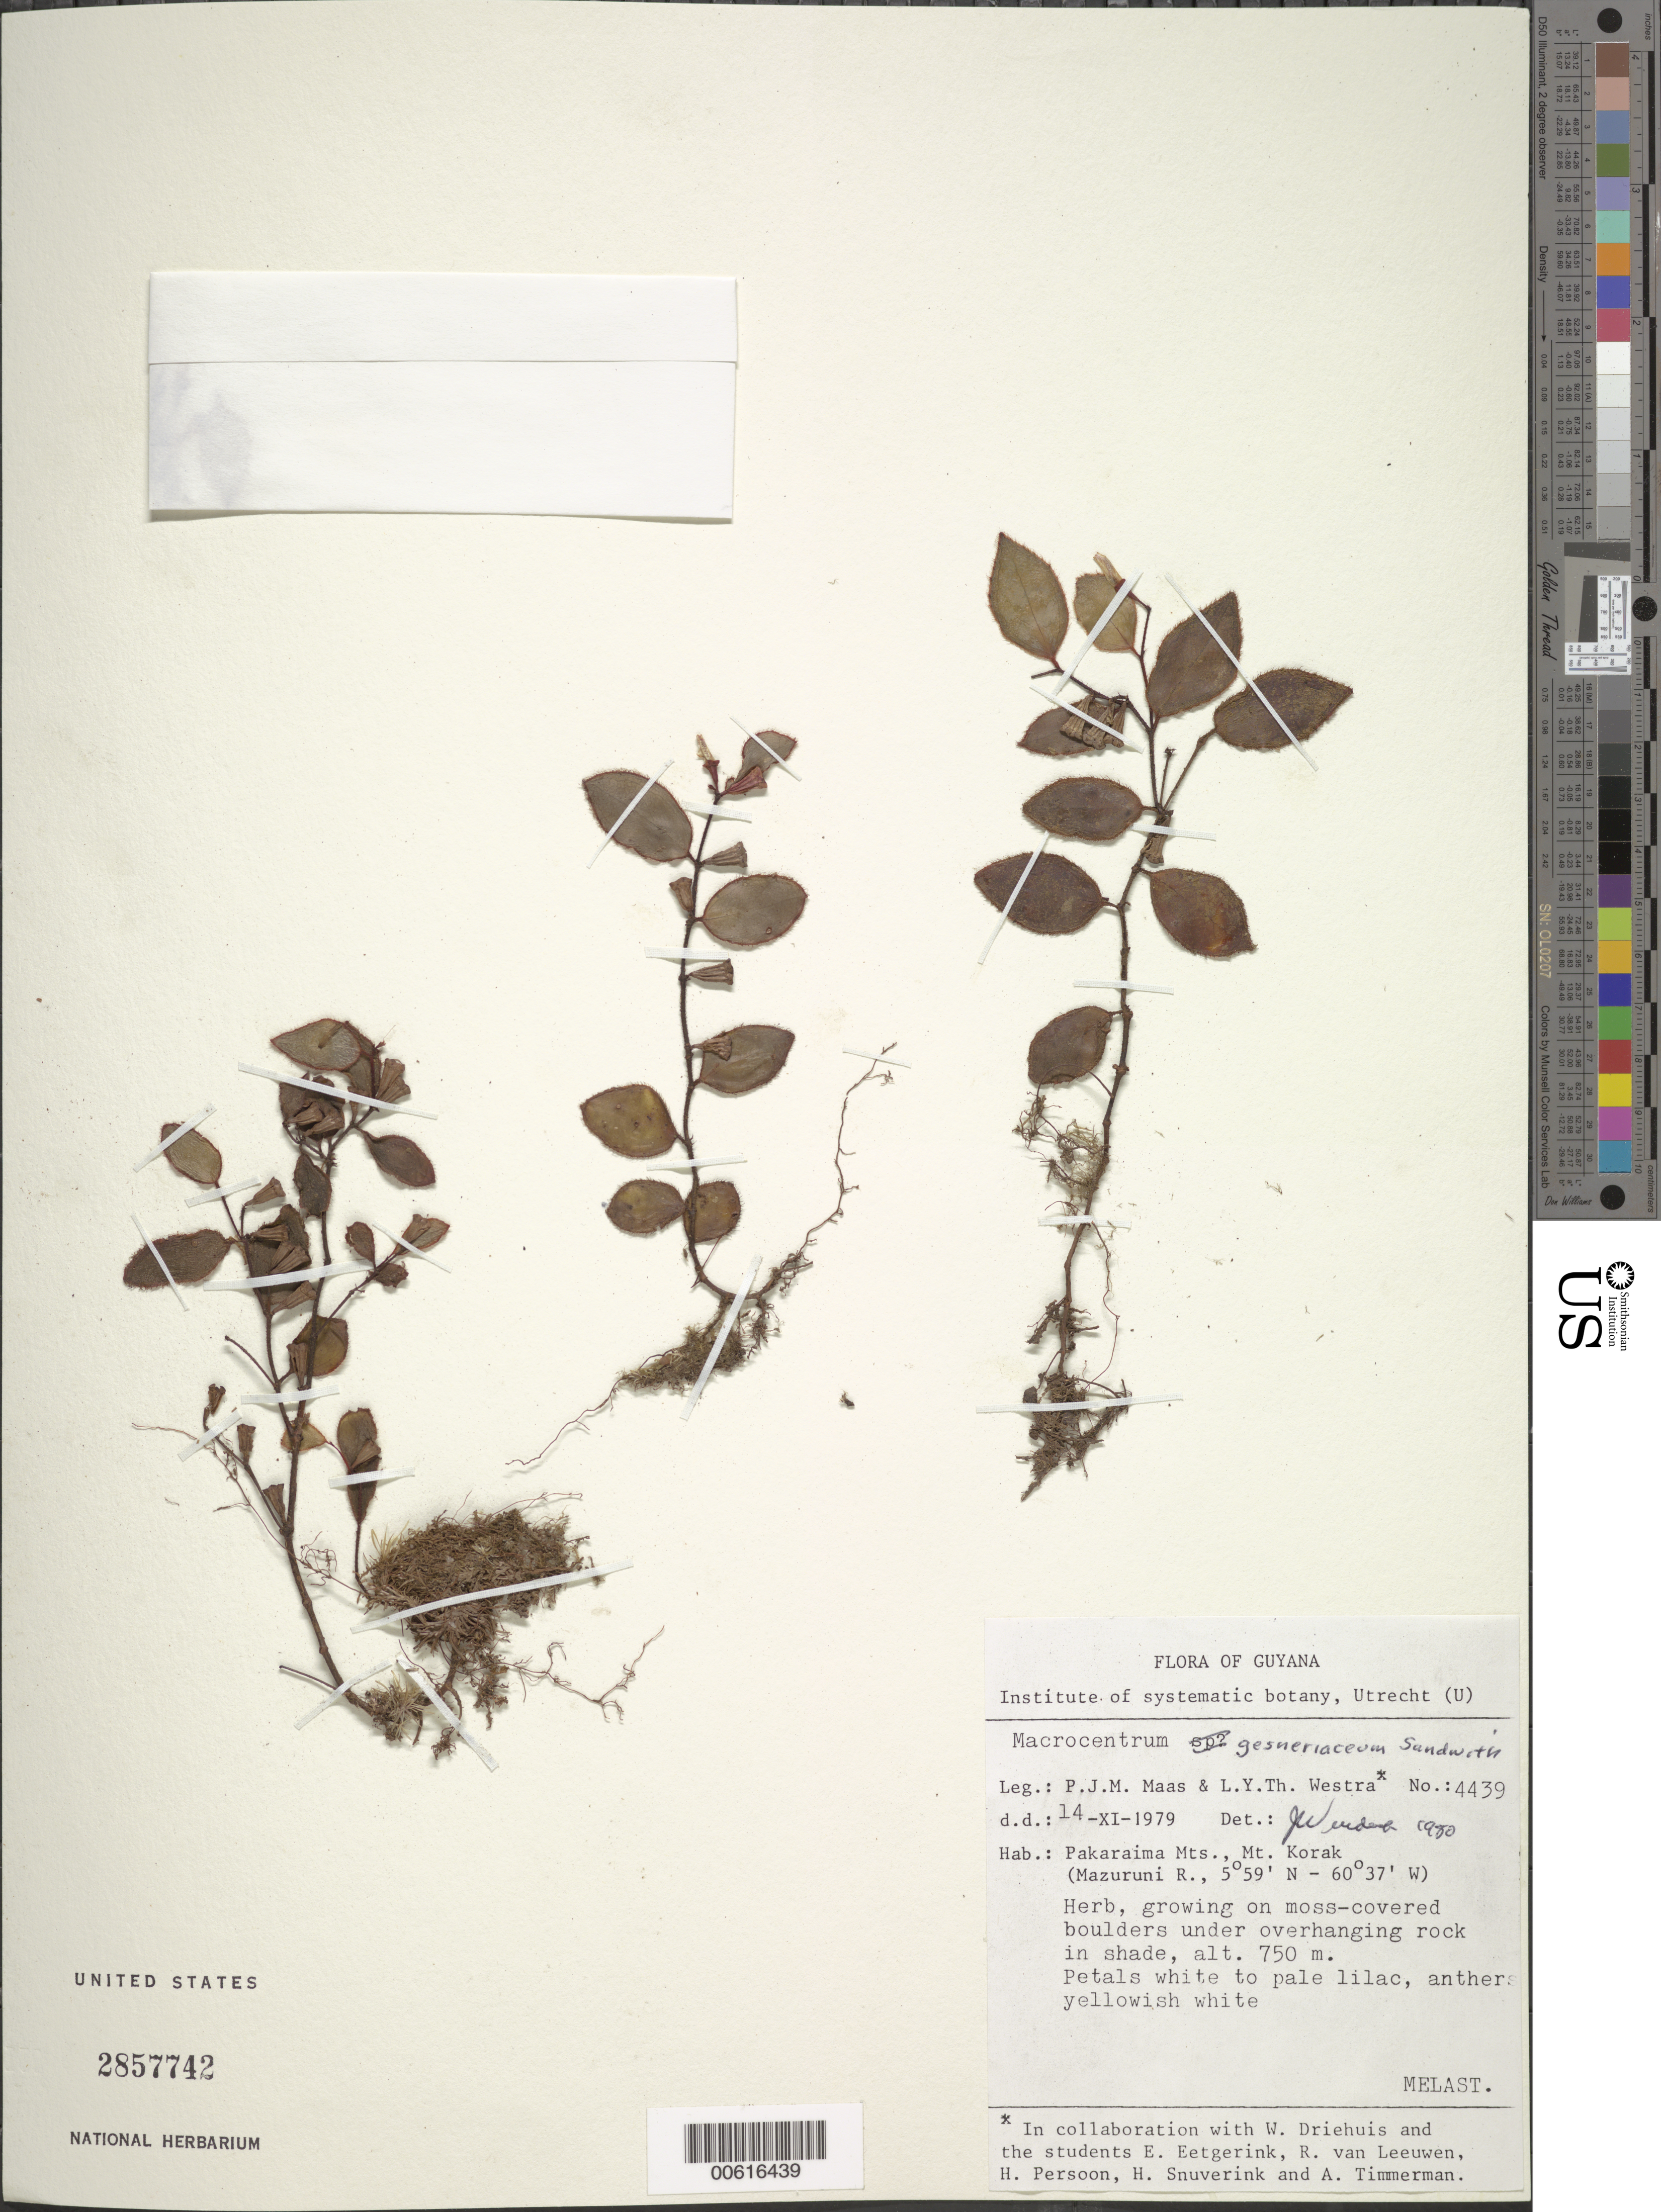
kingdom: Plantae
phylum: Tracheophyta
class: Magnoliopsida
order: Myrtales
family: Melastomataceae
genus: Macrocentrum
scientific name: Macrocentrum gesneriaceum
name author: Sandwith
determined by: Wurdack, John J., (US), US (UNITED STATES)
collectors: P. Maas & L. Y. T. Westra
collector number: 4439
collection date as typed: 14-Nov-79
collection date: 1979-11-14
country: Guyana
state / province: Cuyuni-Mazaruni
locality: Mt. Korak, Pakaraima Mts. (Mazaruni R)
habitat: Growing on moss-covered boulders under overhanging rock in shade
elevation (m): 750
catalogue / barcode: US 2857742